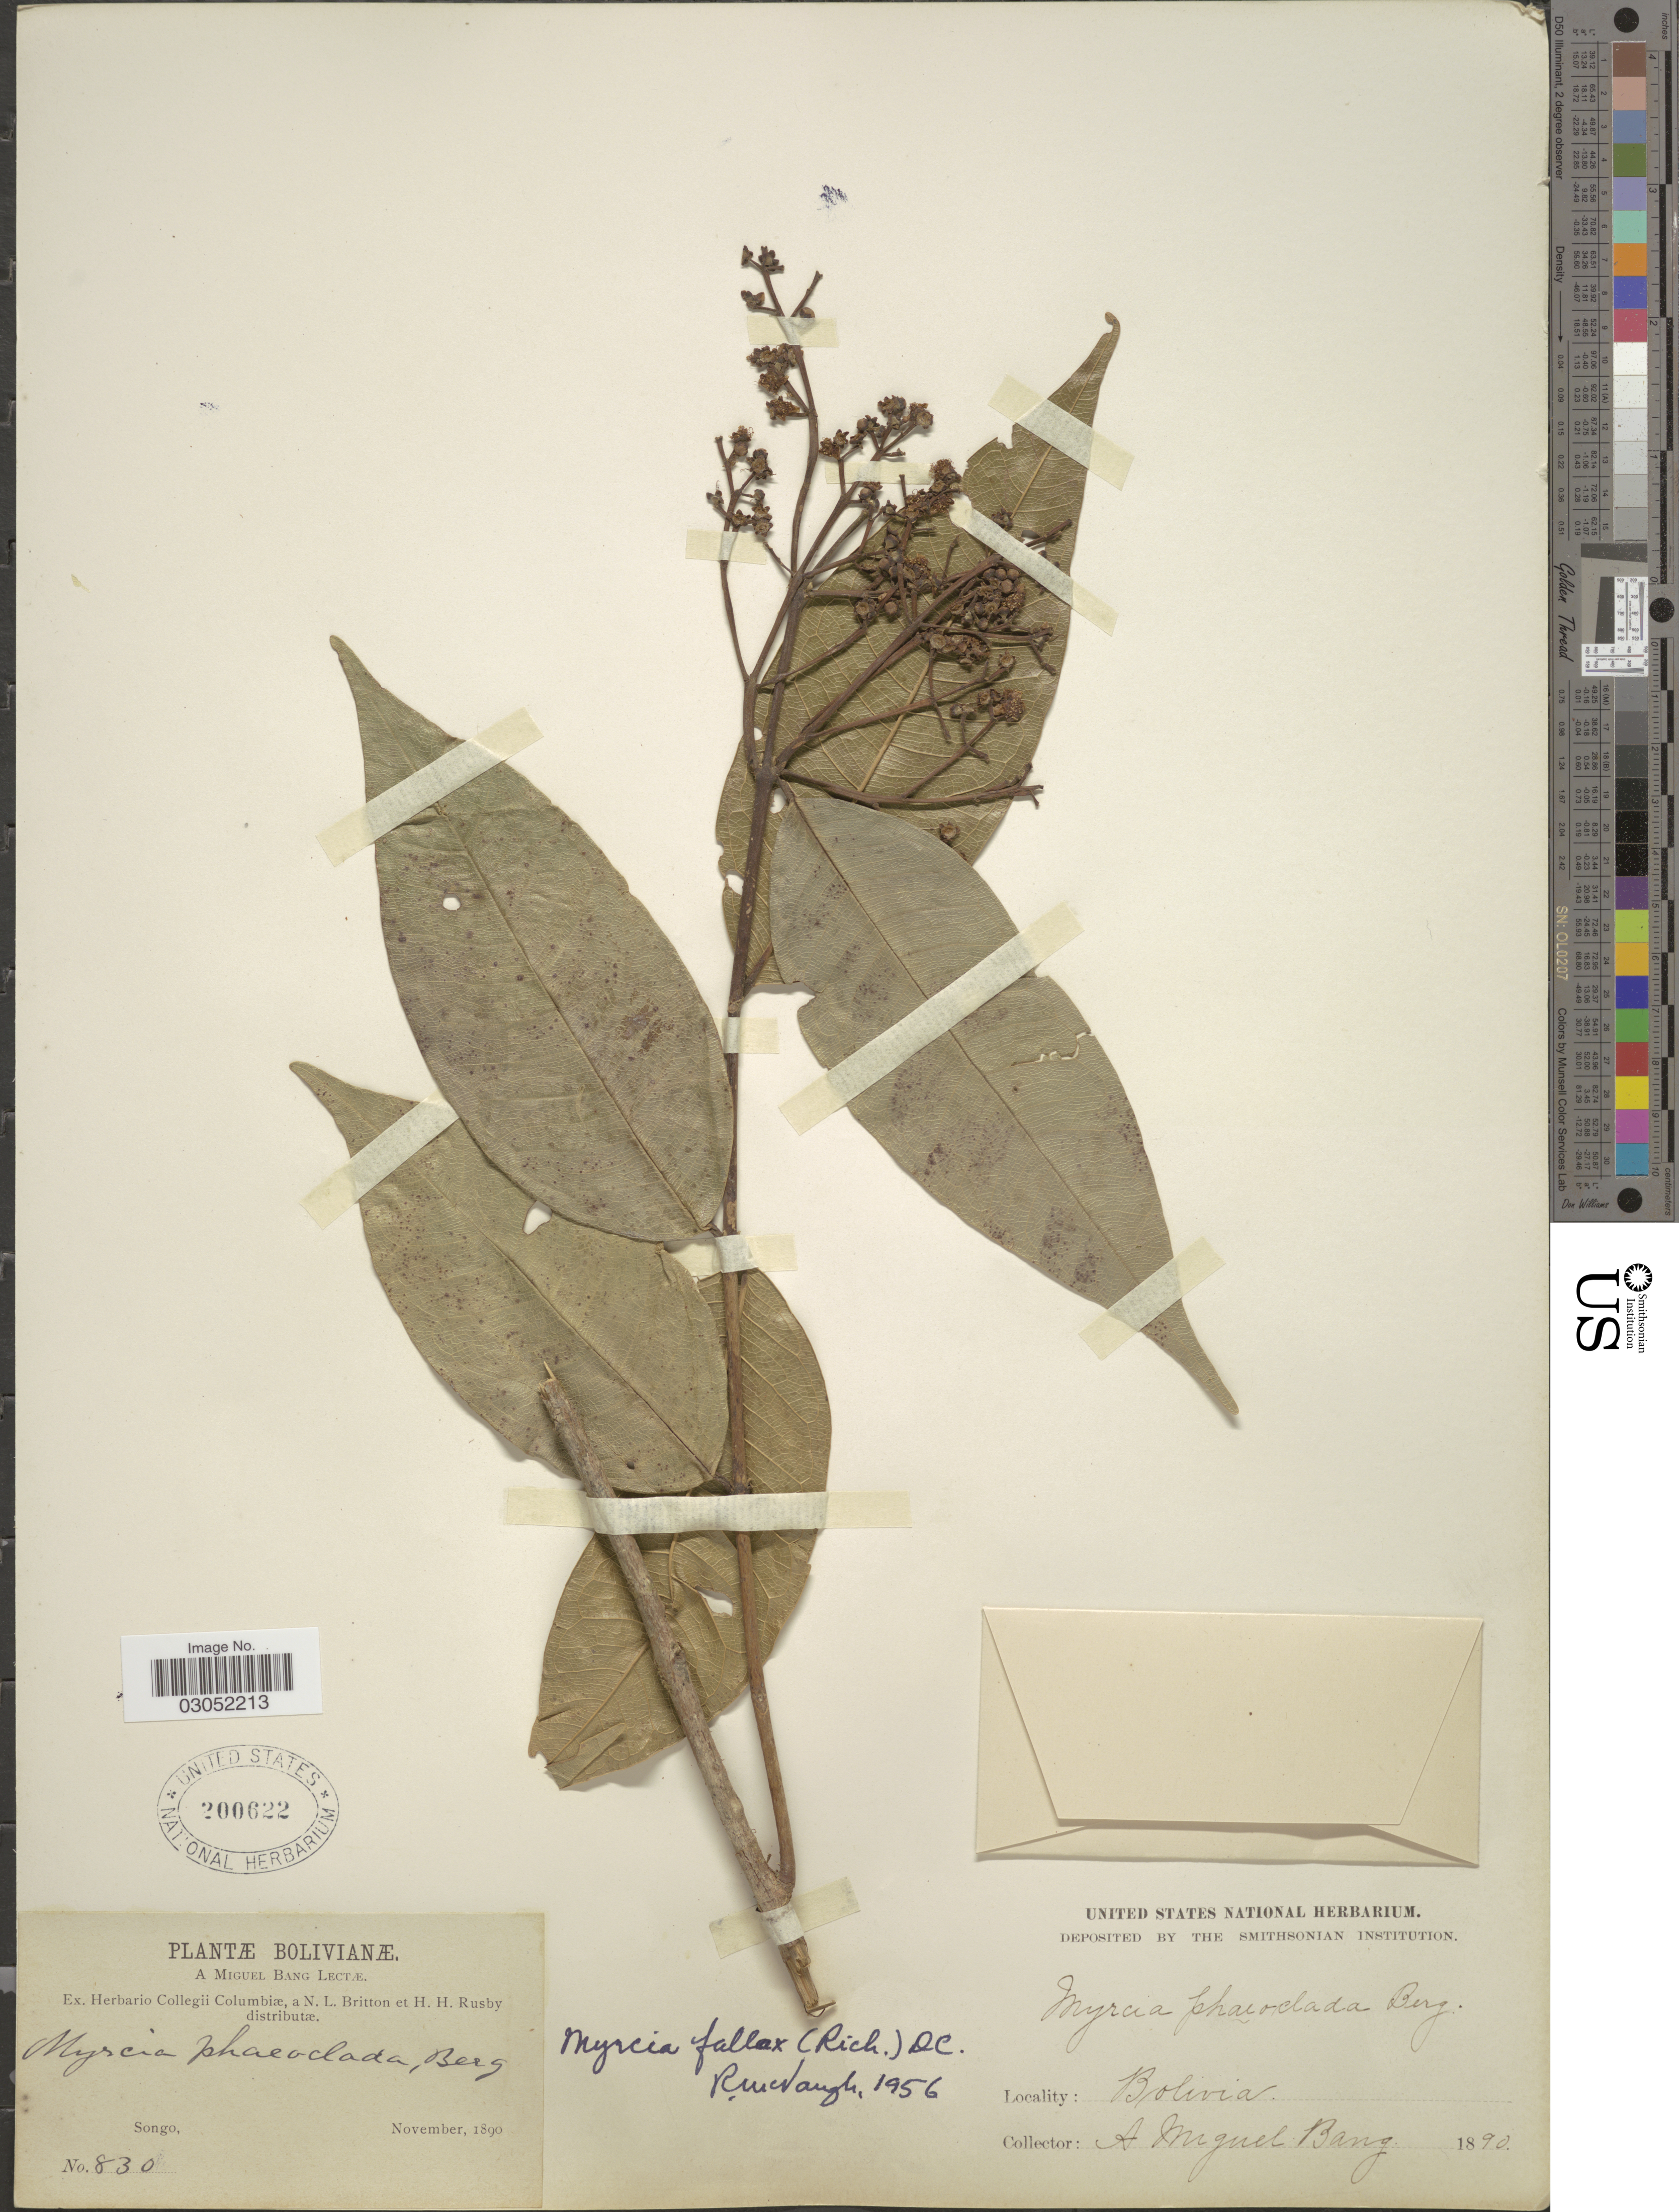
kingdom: Plantae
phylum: Tracheophyta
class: Magnoliopsida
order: Myrtales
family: Myrtaceae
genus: Myrcia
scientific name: Myrcia fallax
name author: (Rich.) DC.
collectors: M. Bang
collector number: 830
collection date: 1890-11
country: Bolivia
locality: Bolivianæ. Songo.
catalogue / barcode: US 200622